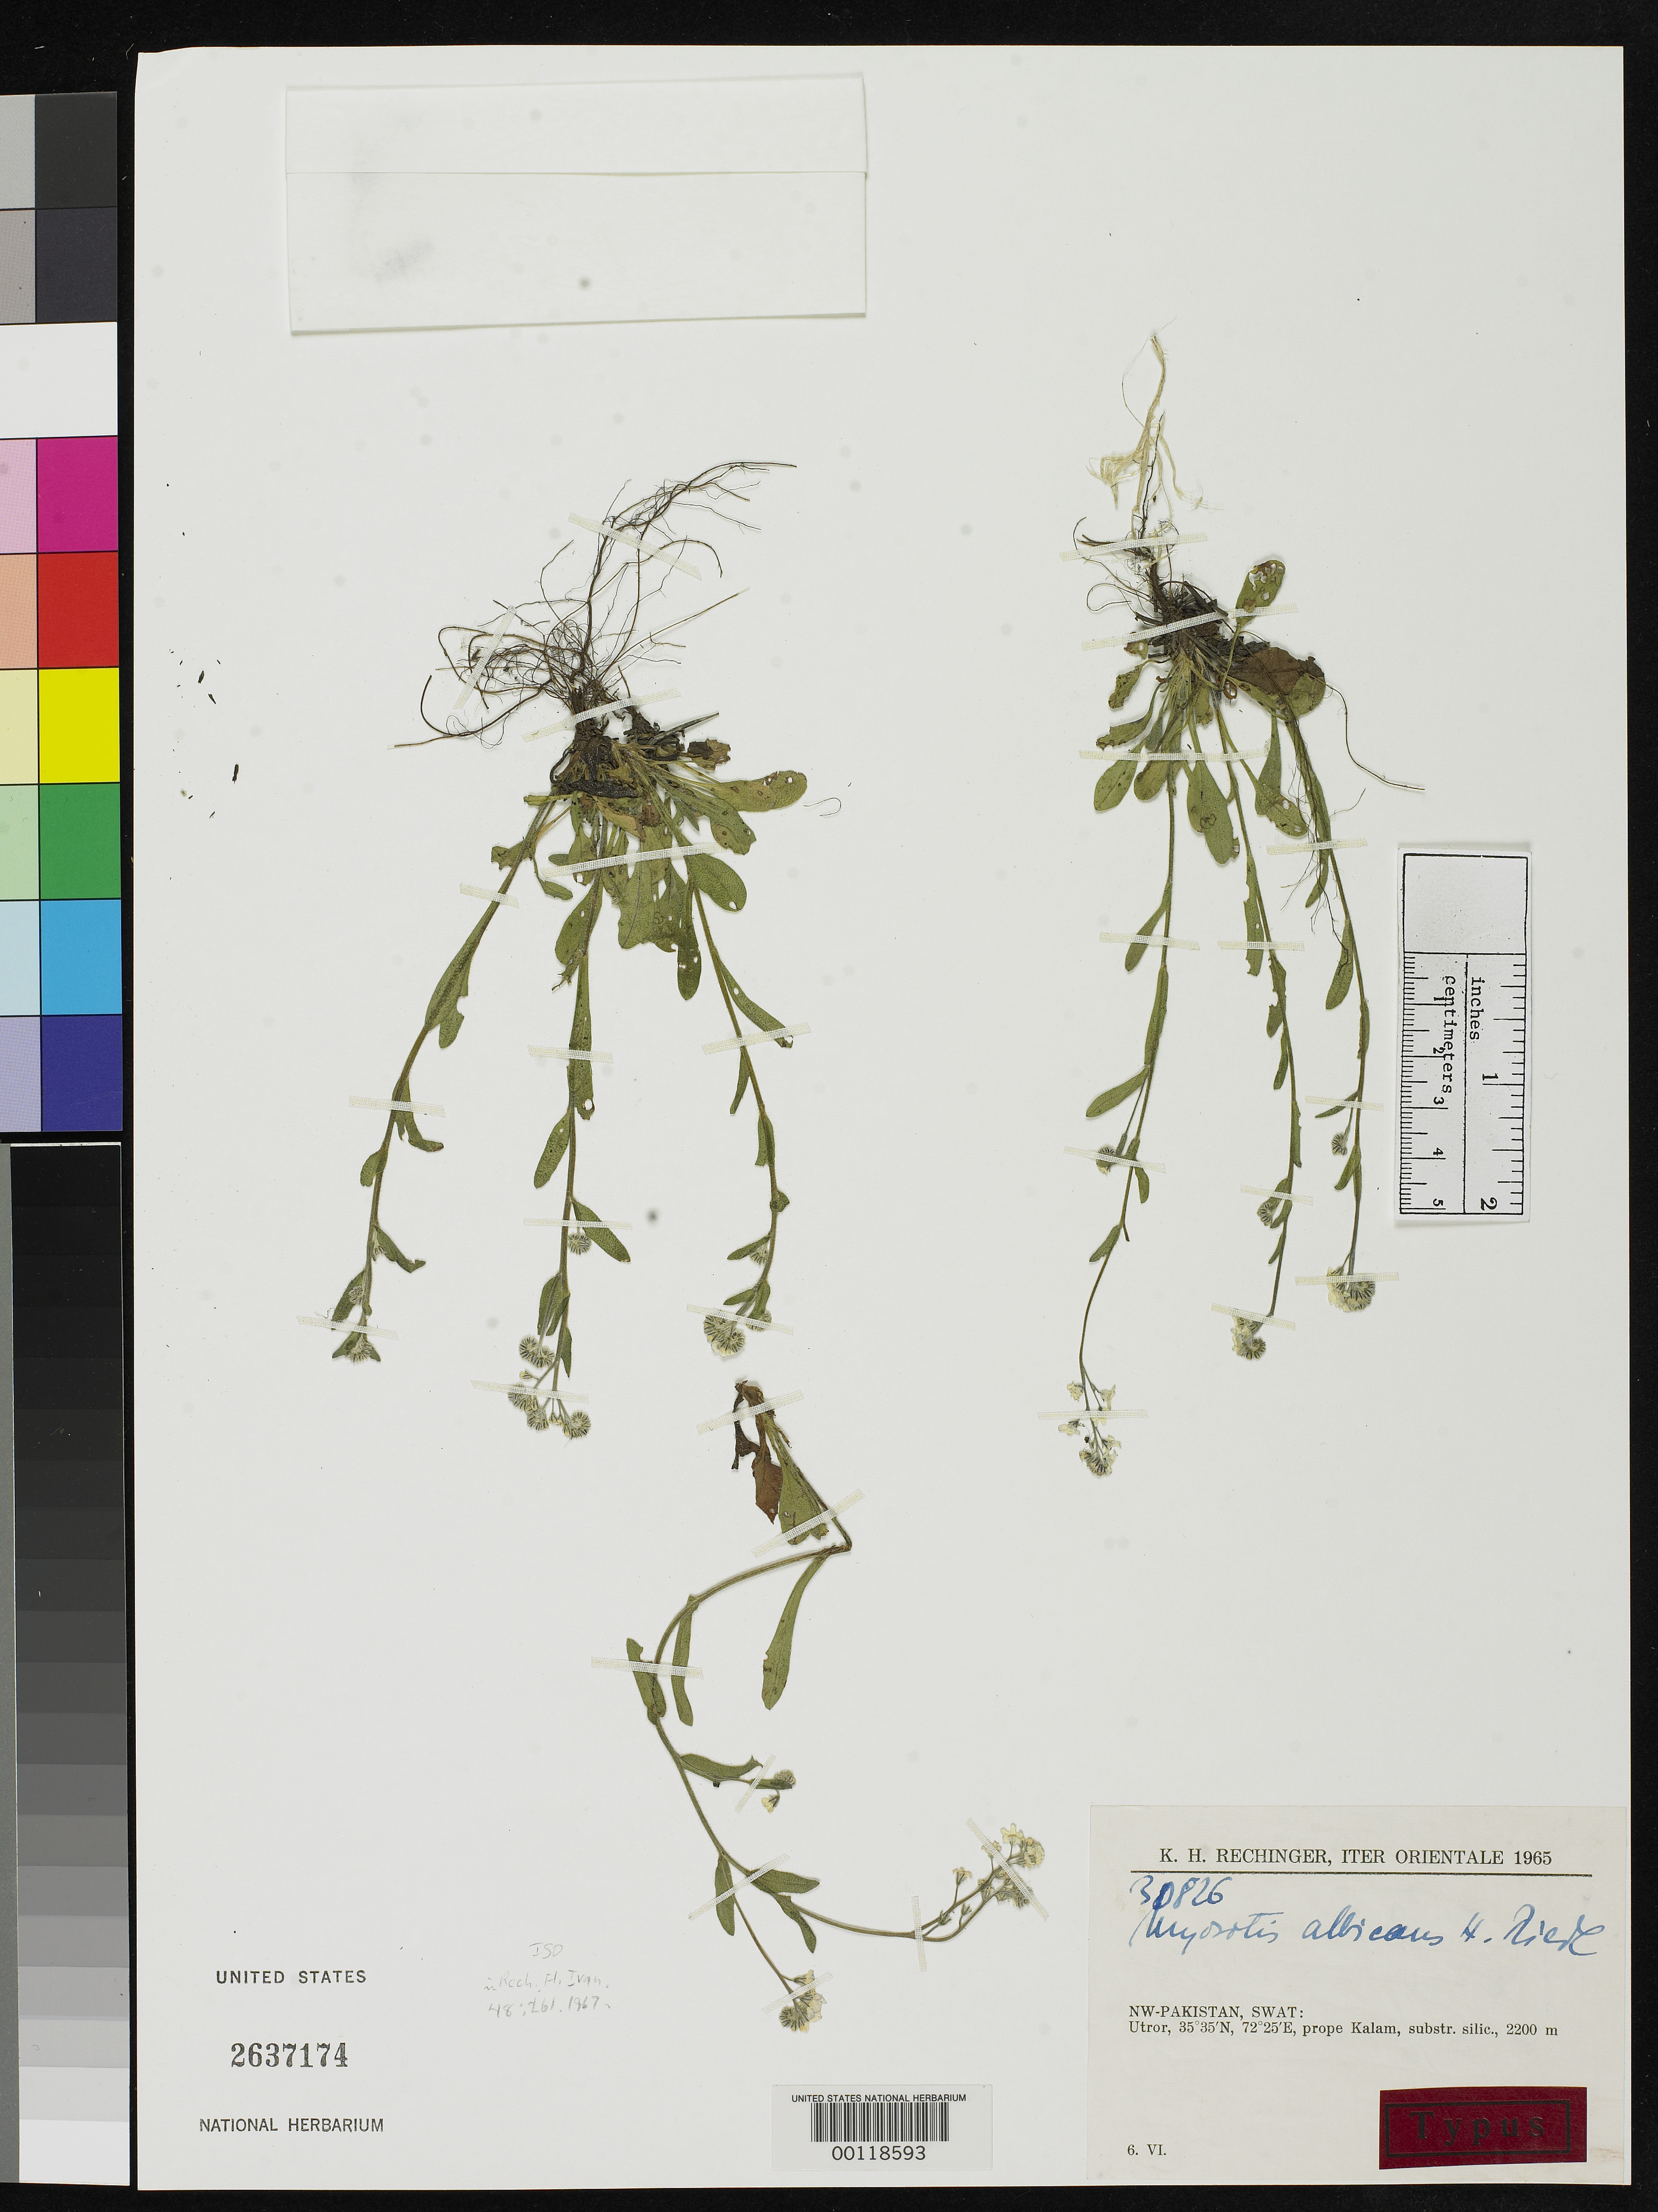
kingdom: Plantae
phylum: Tracheophyta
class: Magnoliopsida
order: Boraginales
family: Boraginaceae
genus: Myosotis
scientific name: Myosotis albicans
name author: Riedl in Rech. f.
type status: Isotype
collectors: K. H. Rechinger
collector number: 30826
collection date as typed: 06 Jun 1965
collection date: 1965-06-06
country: Pakistan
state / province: Khyber Pakhtunkhwa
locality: Swat, Utror, near Kalam.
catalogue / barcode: US 2637174